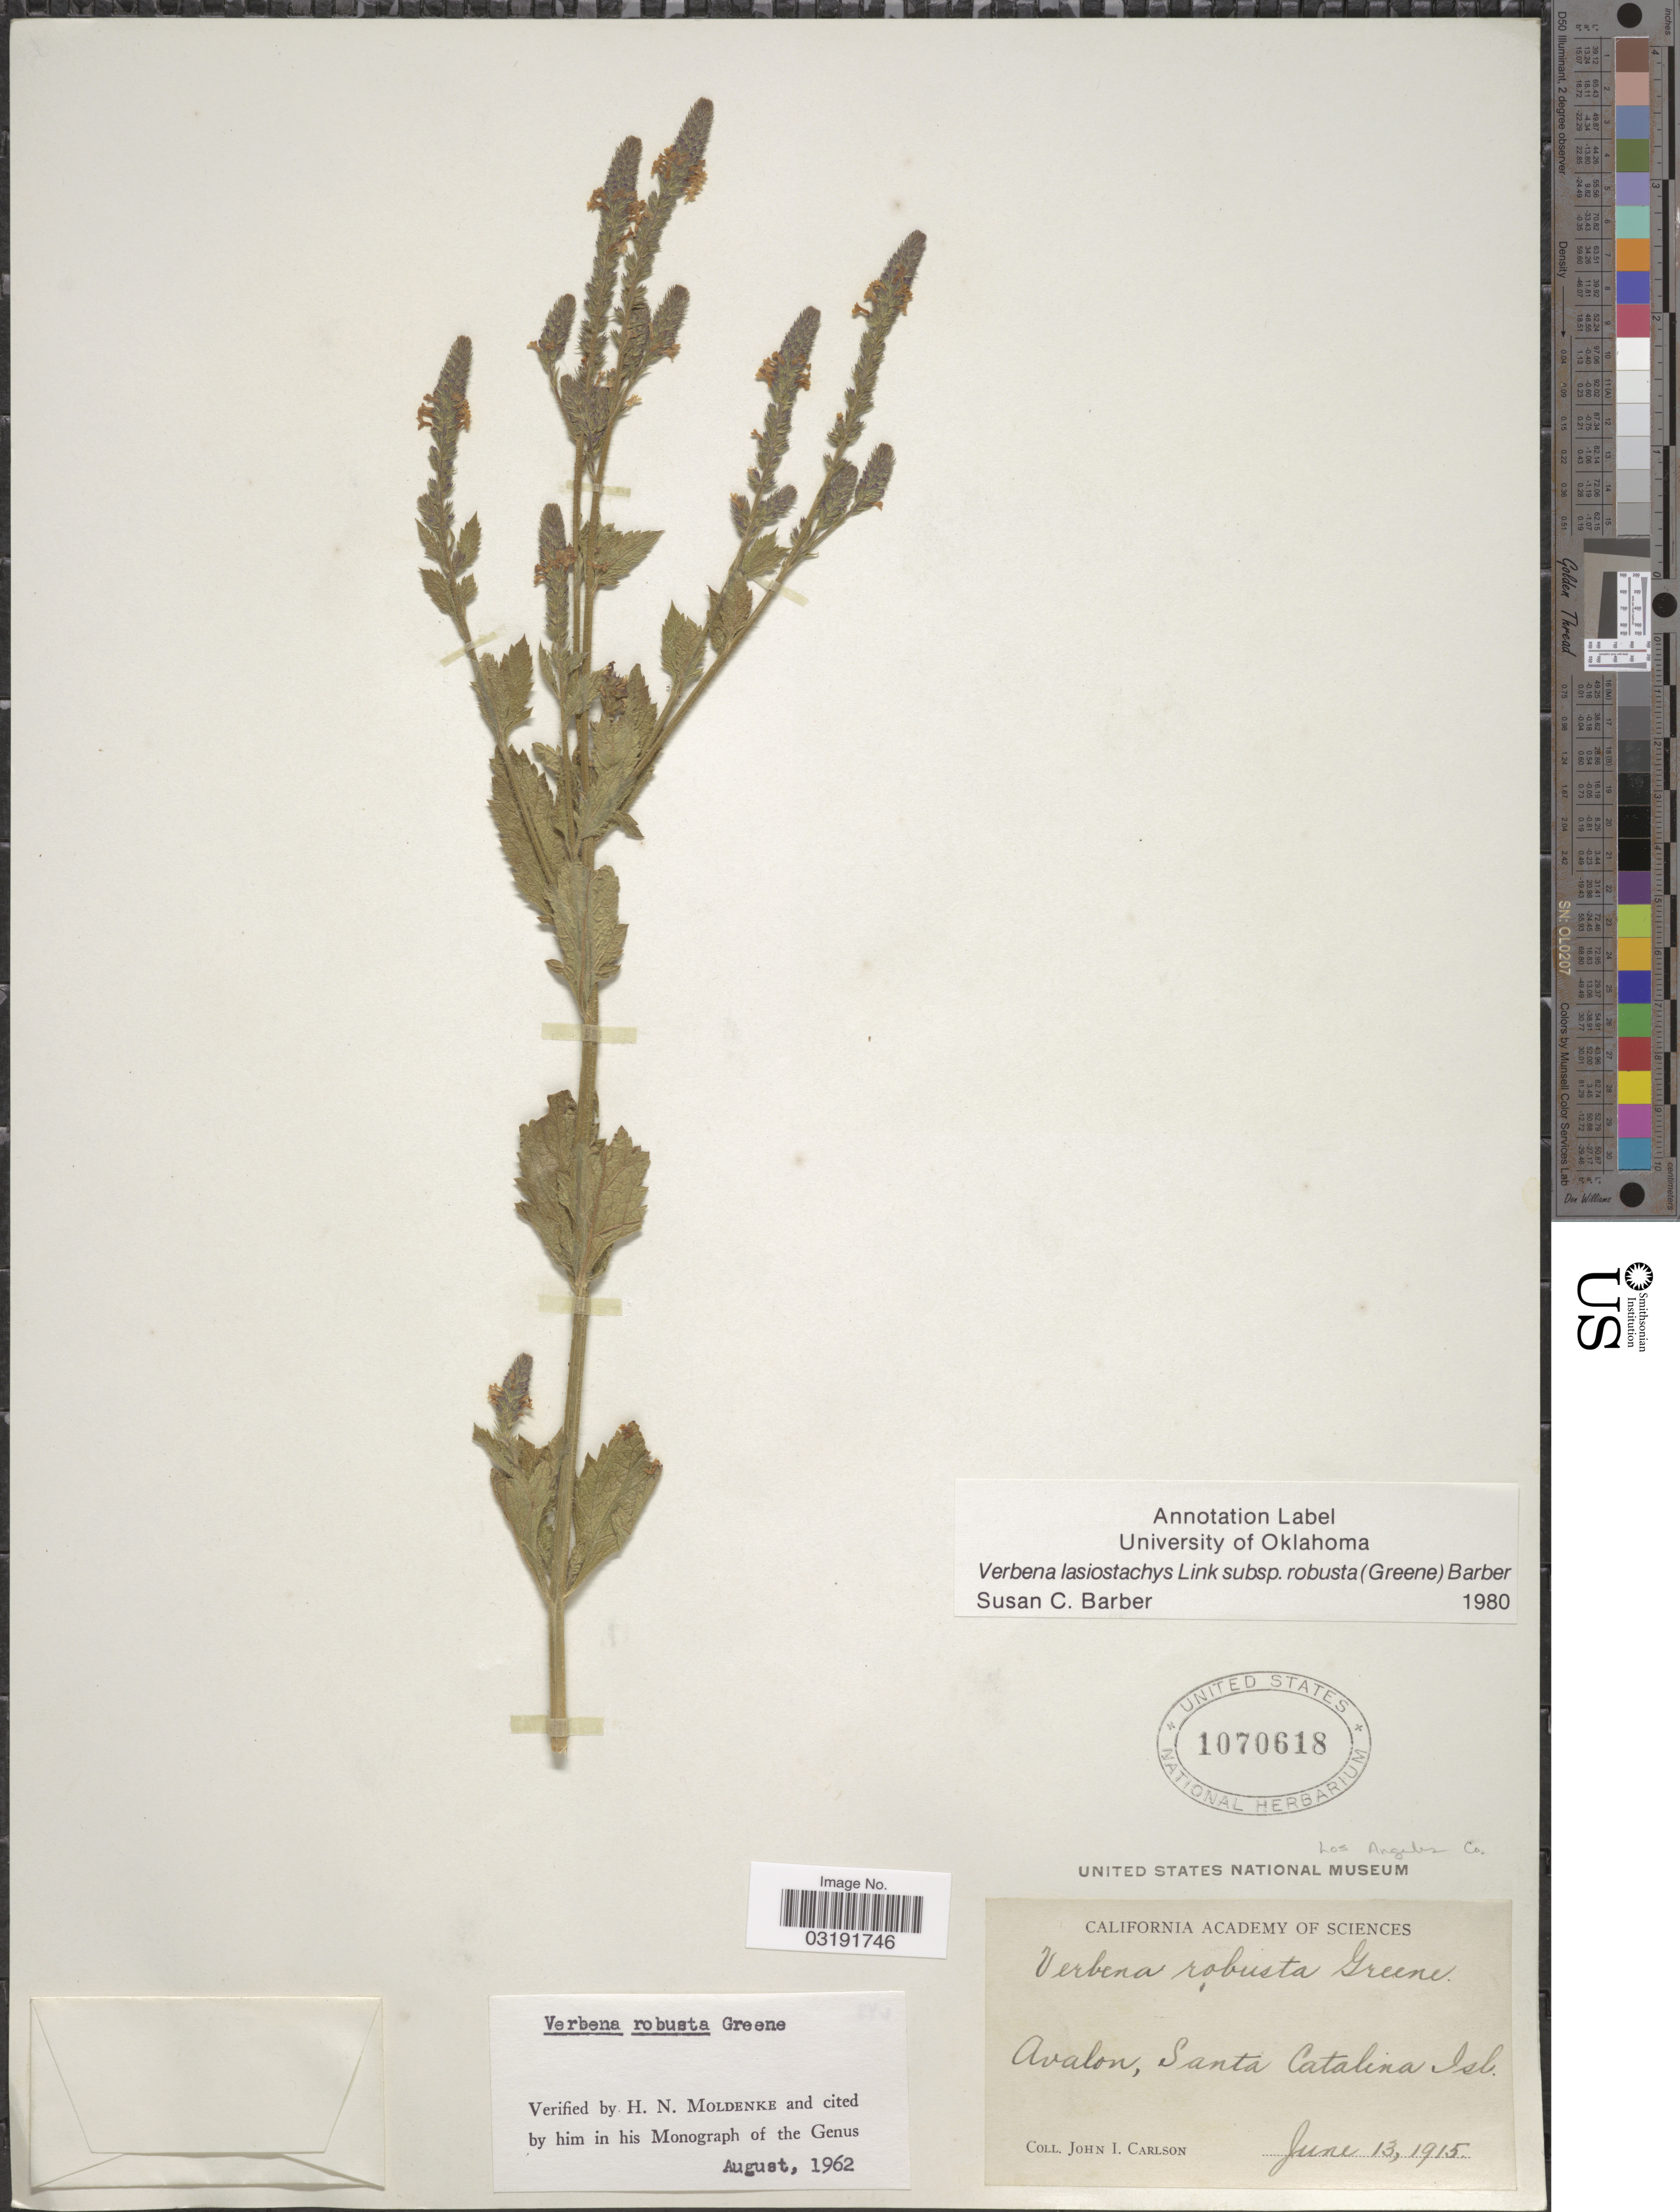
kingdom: Plantae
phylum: Tracheophyta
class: Magnoliopsida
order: Lamiales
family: Verbenaceae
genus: Verbena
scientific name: Verbena lasiostachys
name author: Link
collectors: J. Carlson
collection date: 1915-06-13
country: United States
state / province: California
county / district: Los Angeles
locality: Avalon, Santa Catalina Isl. Los Angeles Co.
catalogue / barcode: US 1070618